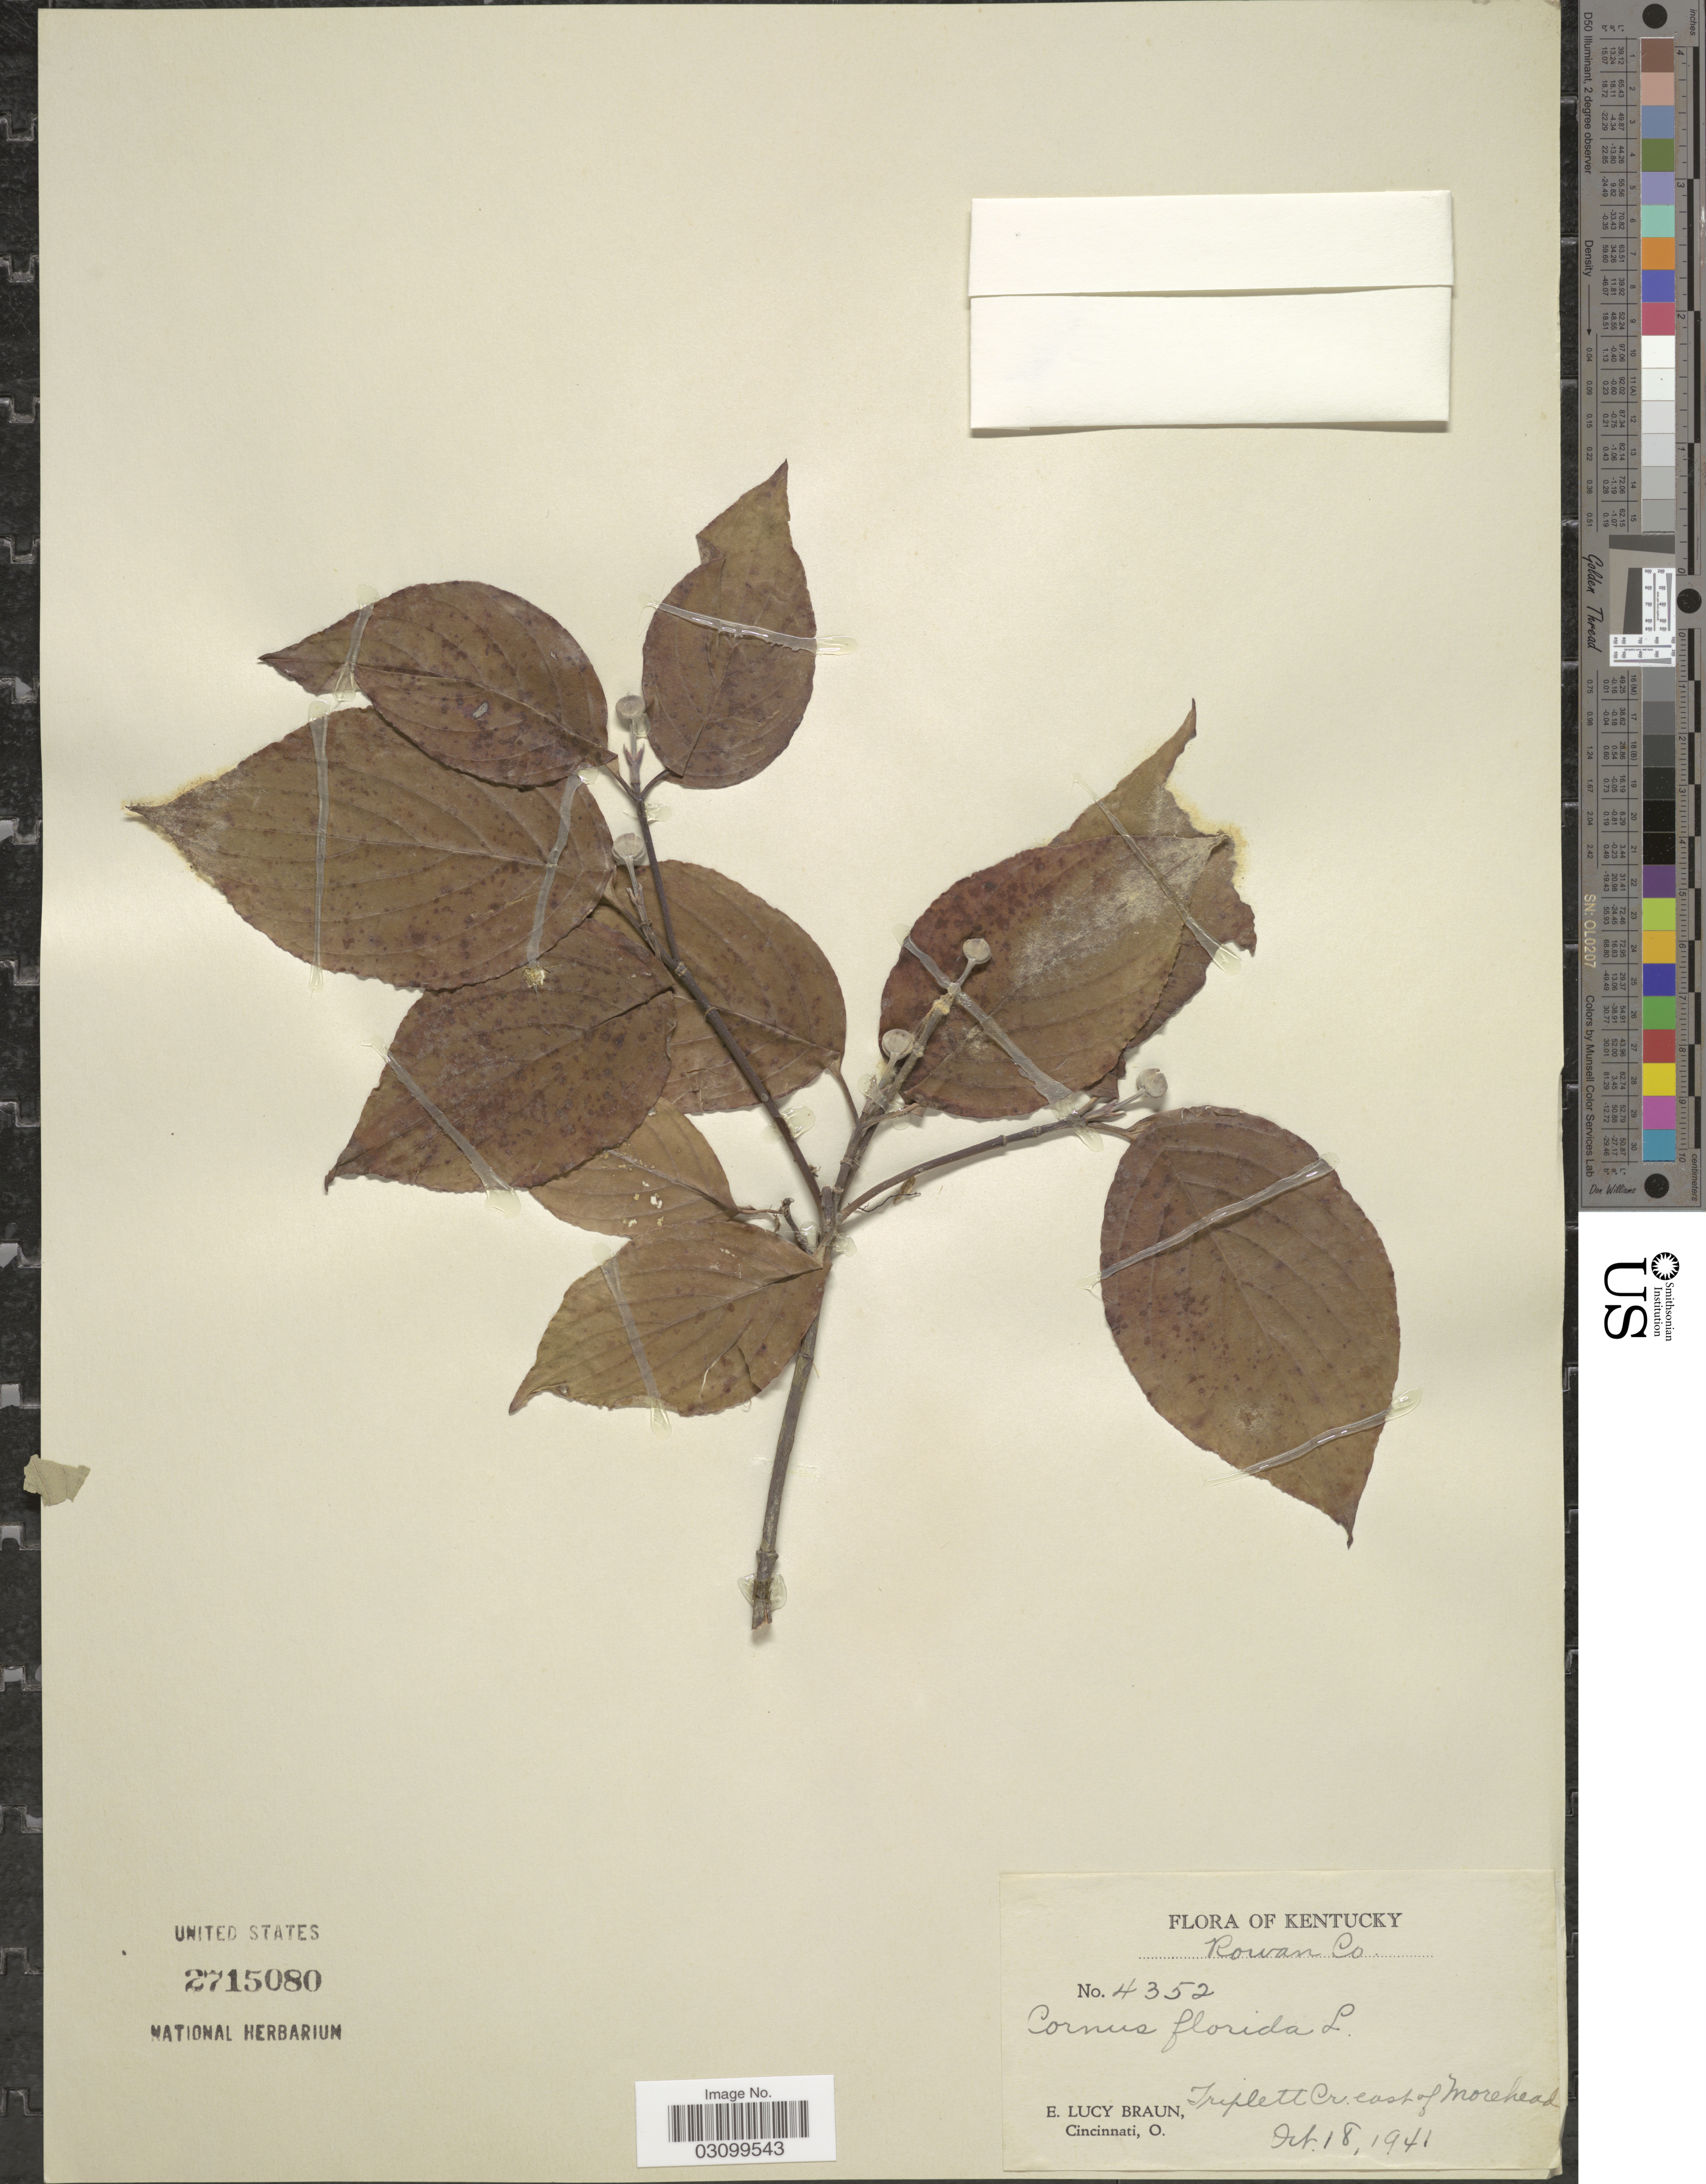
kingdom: Plantae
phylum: Tracheophyta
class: Magnoliopsida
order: Cornales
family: Cornaceae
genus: Cornus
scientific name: Cornus florida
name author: L.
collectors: E. L. Braun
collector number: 4352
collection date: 1941-10-18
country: United States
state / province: Kentucky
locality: Rowan Co. Triplett Cr. east of Morehead.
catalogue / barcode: US 2715080